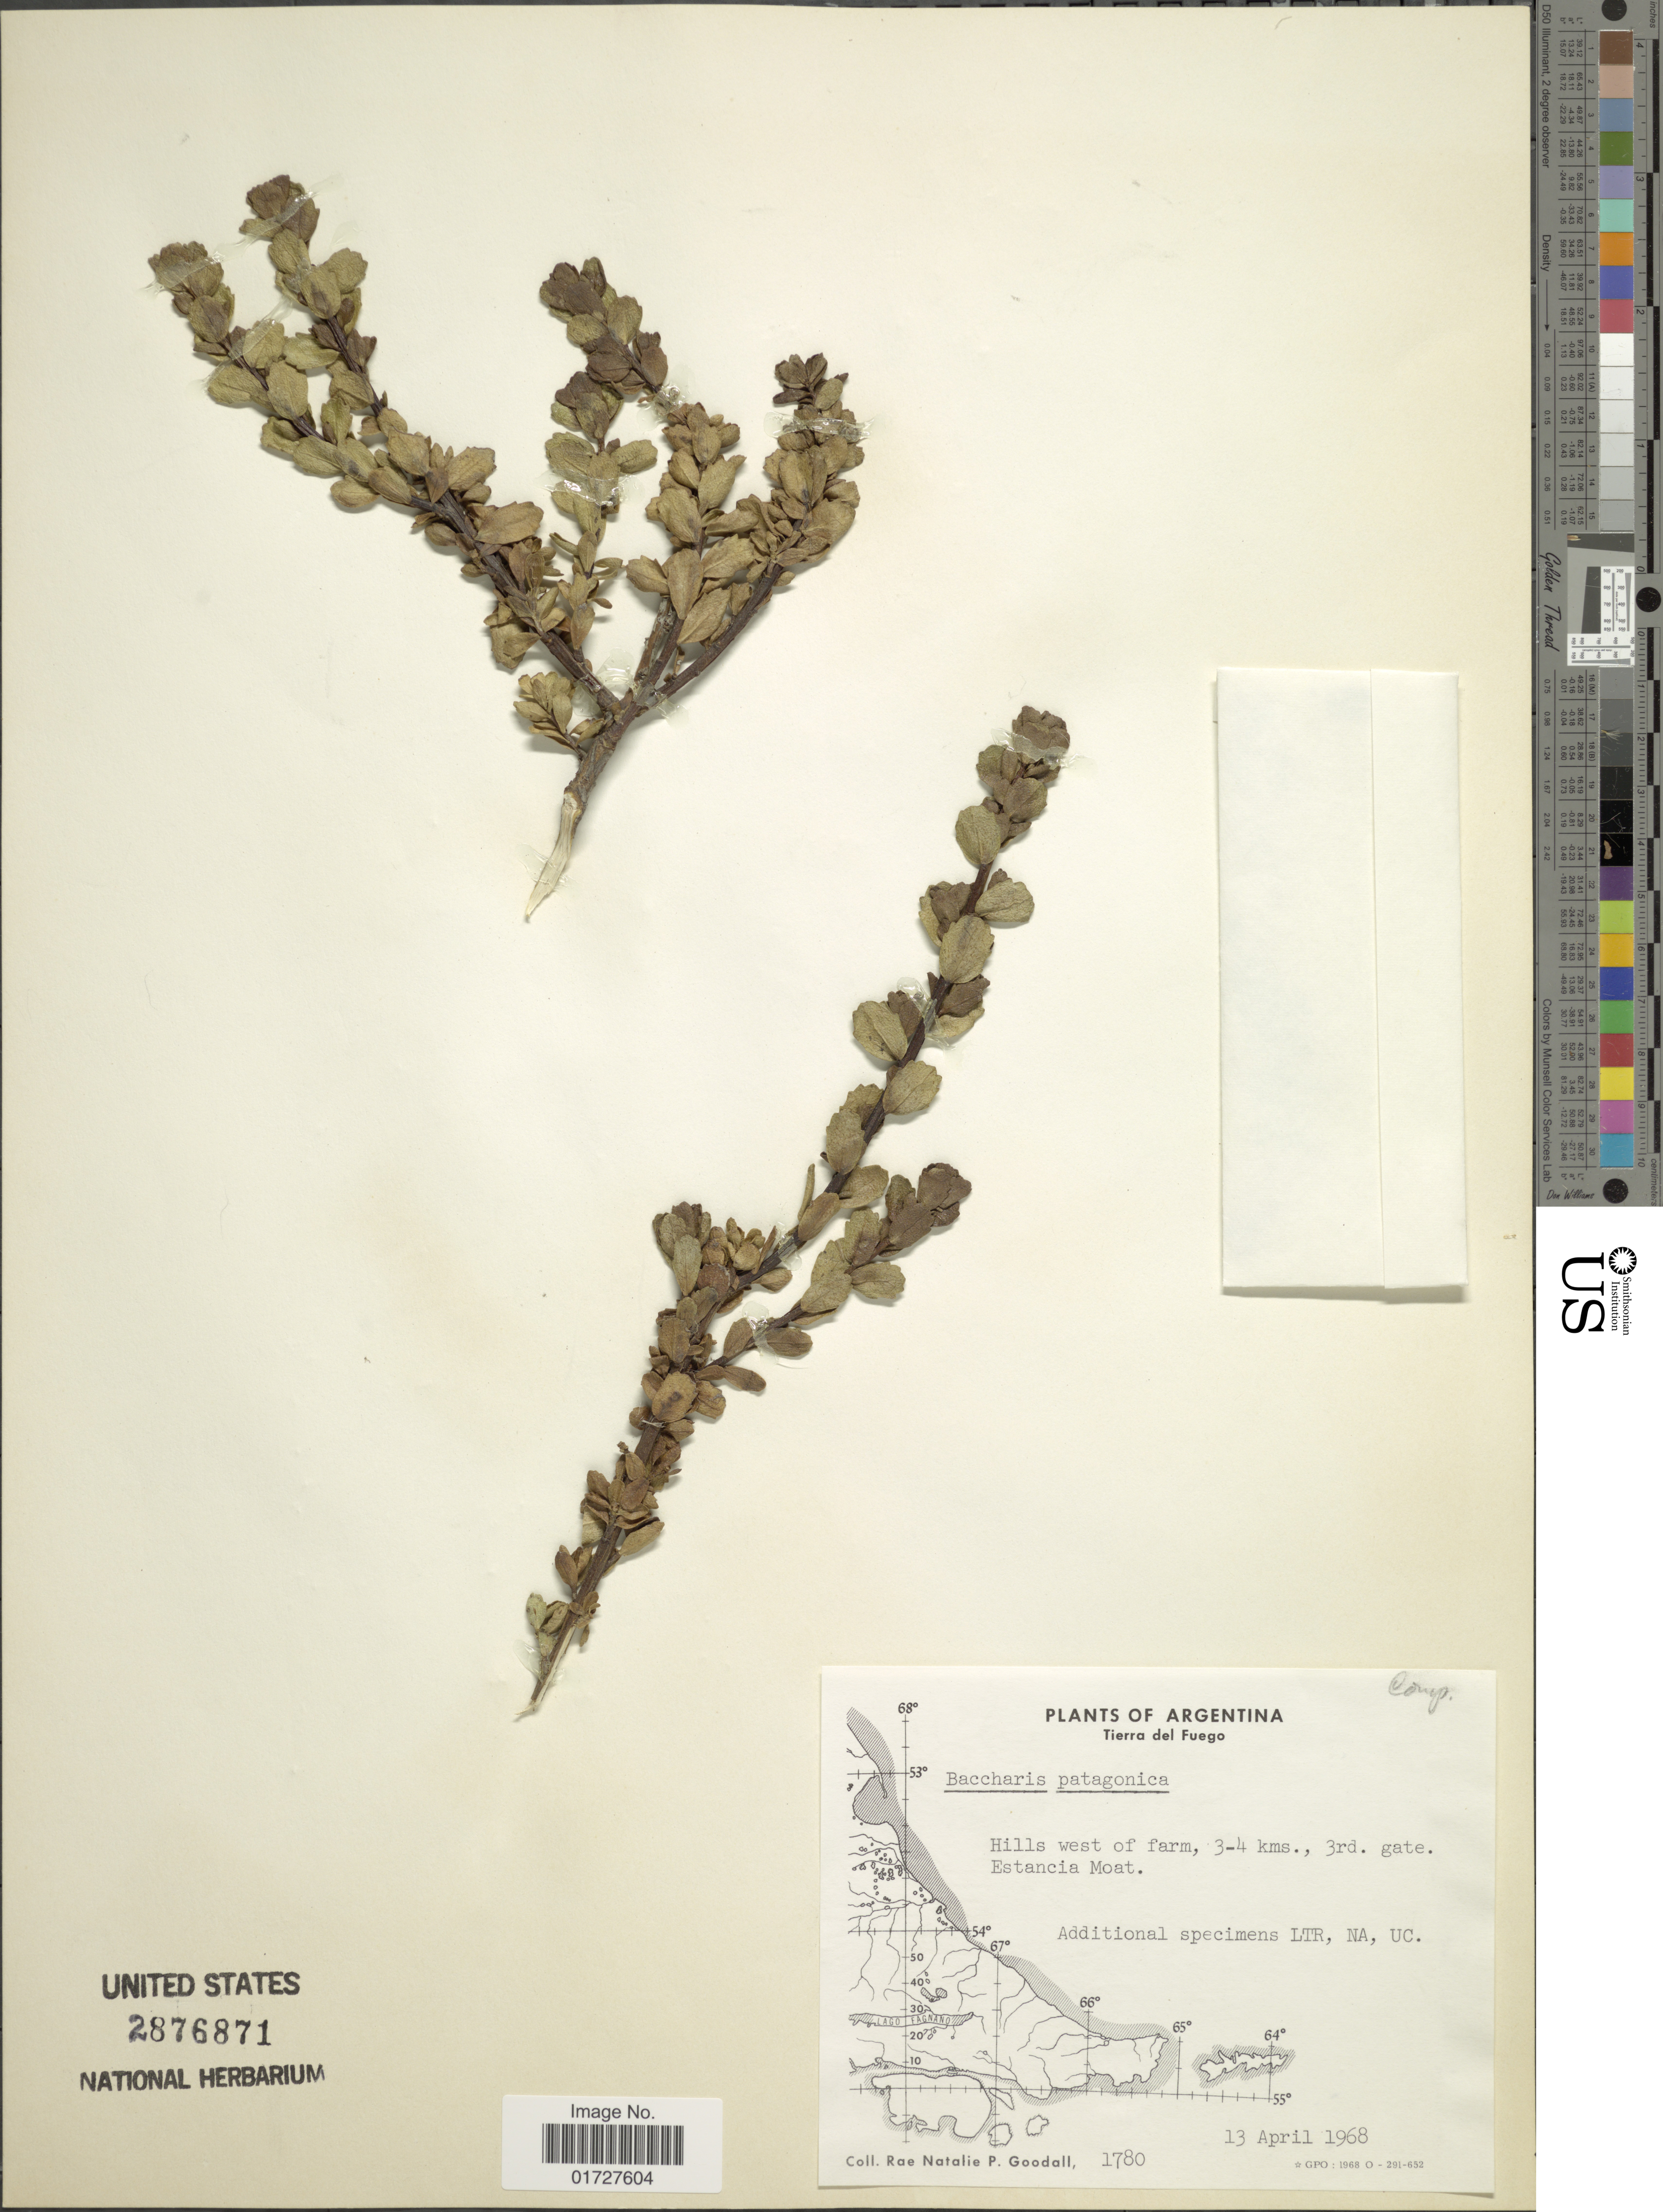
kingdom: Plantae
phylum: Tracheophyta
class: Magnoliopsida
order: Asterales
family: Asteraceae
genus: Baccharis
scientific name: Baccharis patagonica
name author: Hook. & Arn.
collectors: R. Goodall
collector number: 1780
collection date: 1968-04-13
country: Argentina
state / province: Tierra del Fuego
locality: Hills west of farm, 3-4 kms., 3rd. gate, Estancia Moat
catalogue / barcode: US 2876871